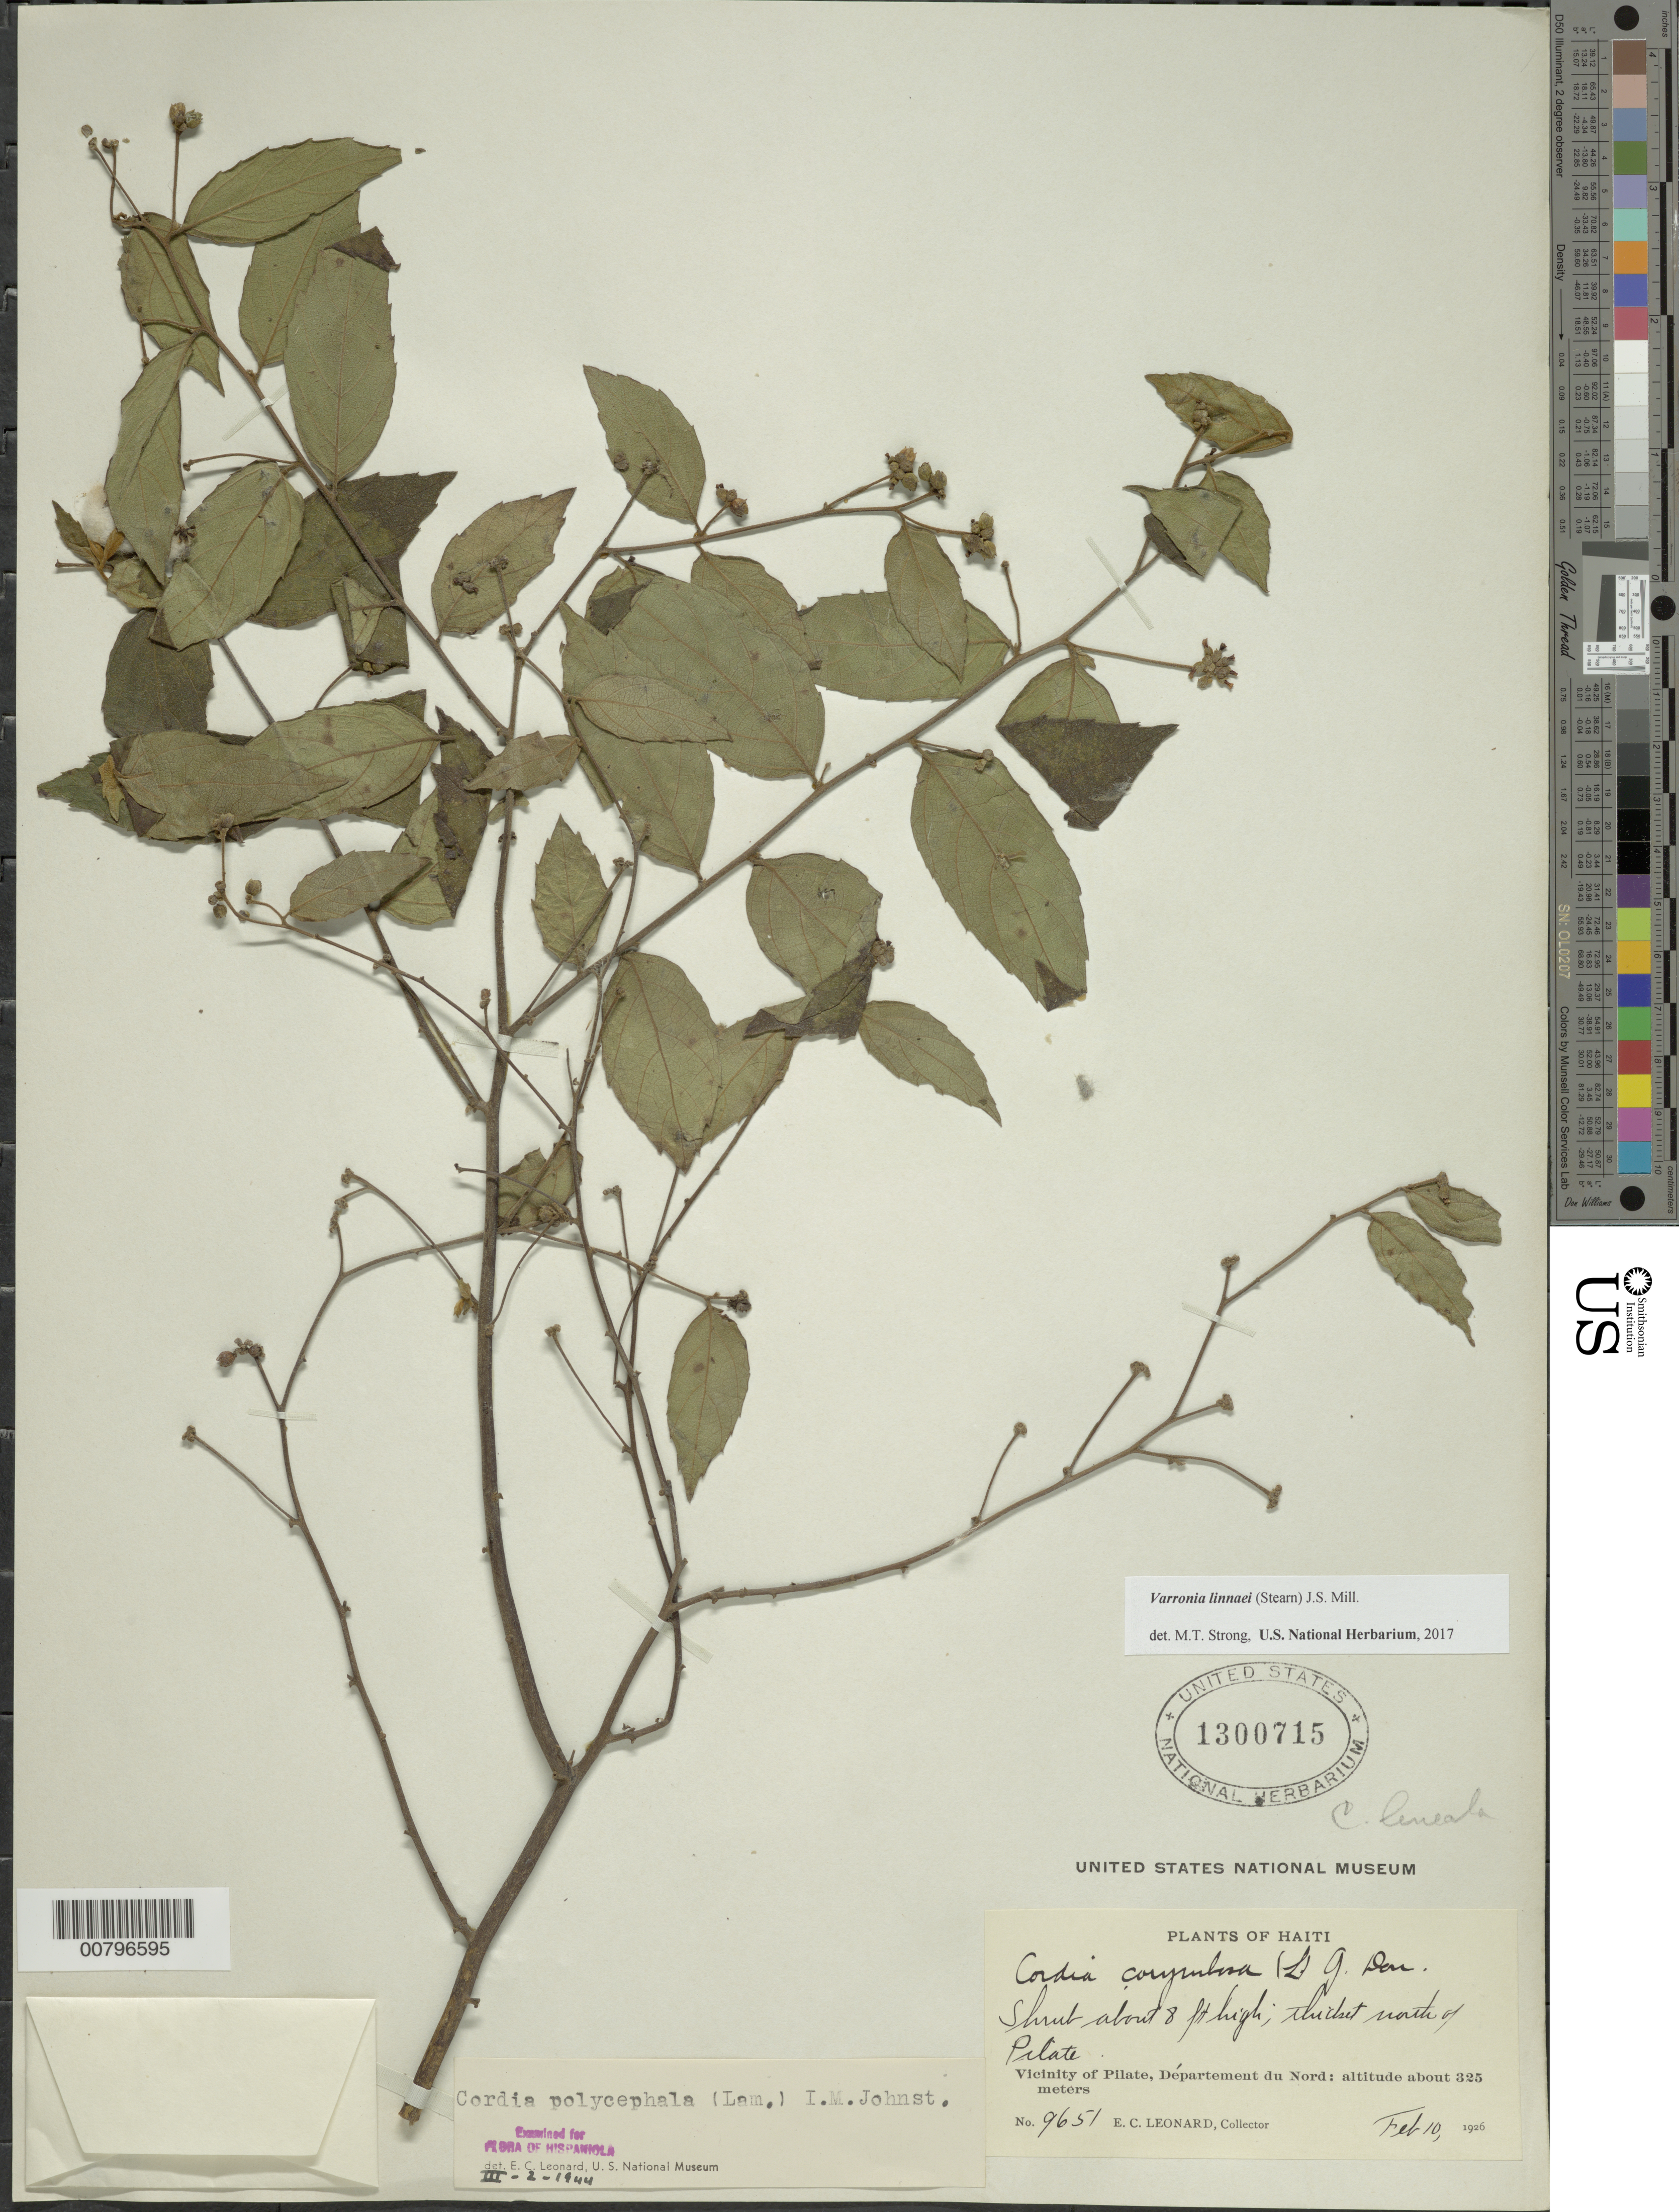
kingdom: Plantae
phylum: Tracheophyta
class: Magnoliopsida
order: Boraginales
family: Cordiaceae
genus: Varronia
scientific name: Varronia linnaei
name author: (Stearn) J.S. Mill.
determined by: Strong, Mark T., (BOT), Smithsonian Institution - National Museum of Natural History (UNITED STATES)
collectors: E. C. Leonard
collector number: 9651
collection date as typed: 10 Feb 1926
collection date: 1926-02-10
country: Haiti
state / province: Nord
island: Hispaniola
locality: Vicinity of Pilate, north of Pilate.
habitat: Thicket.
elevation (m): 325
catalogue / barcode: US 1300715